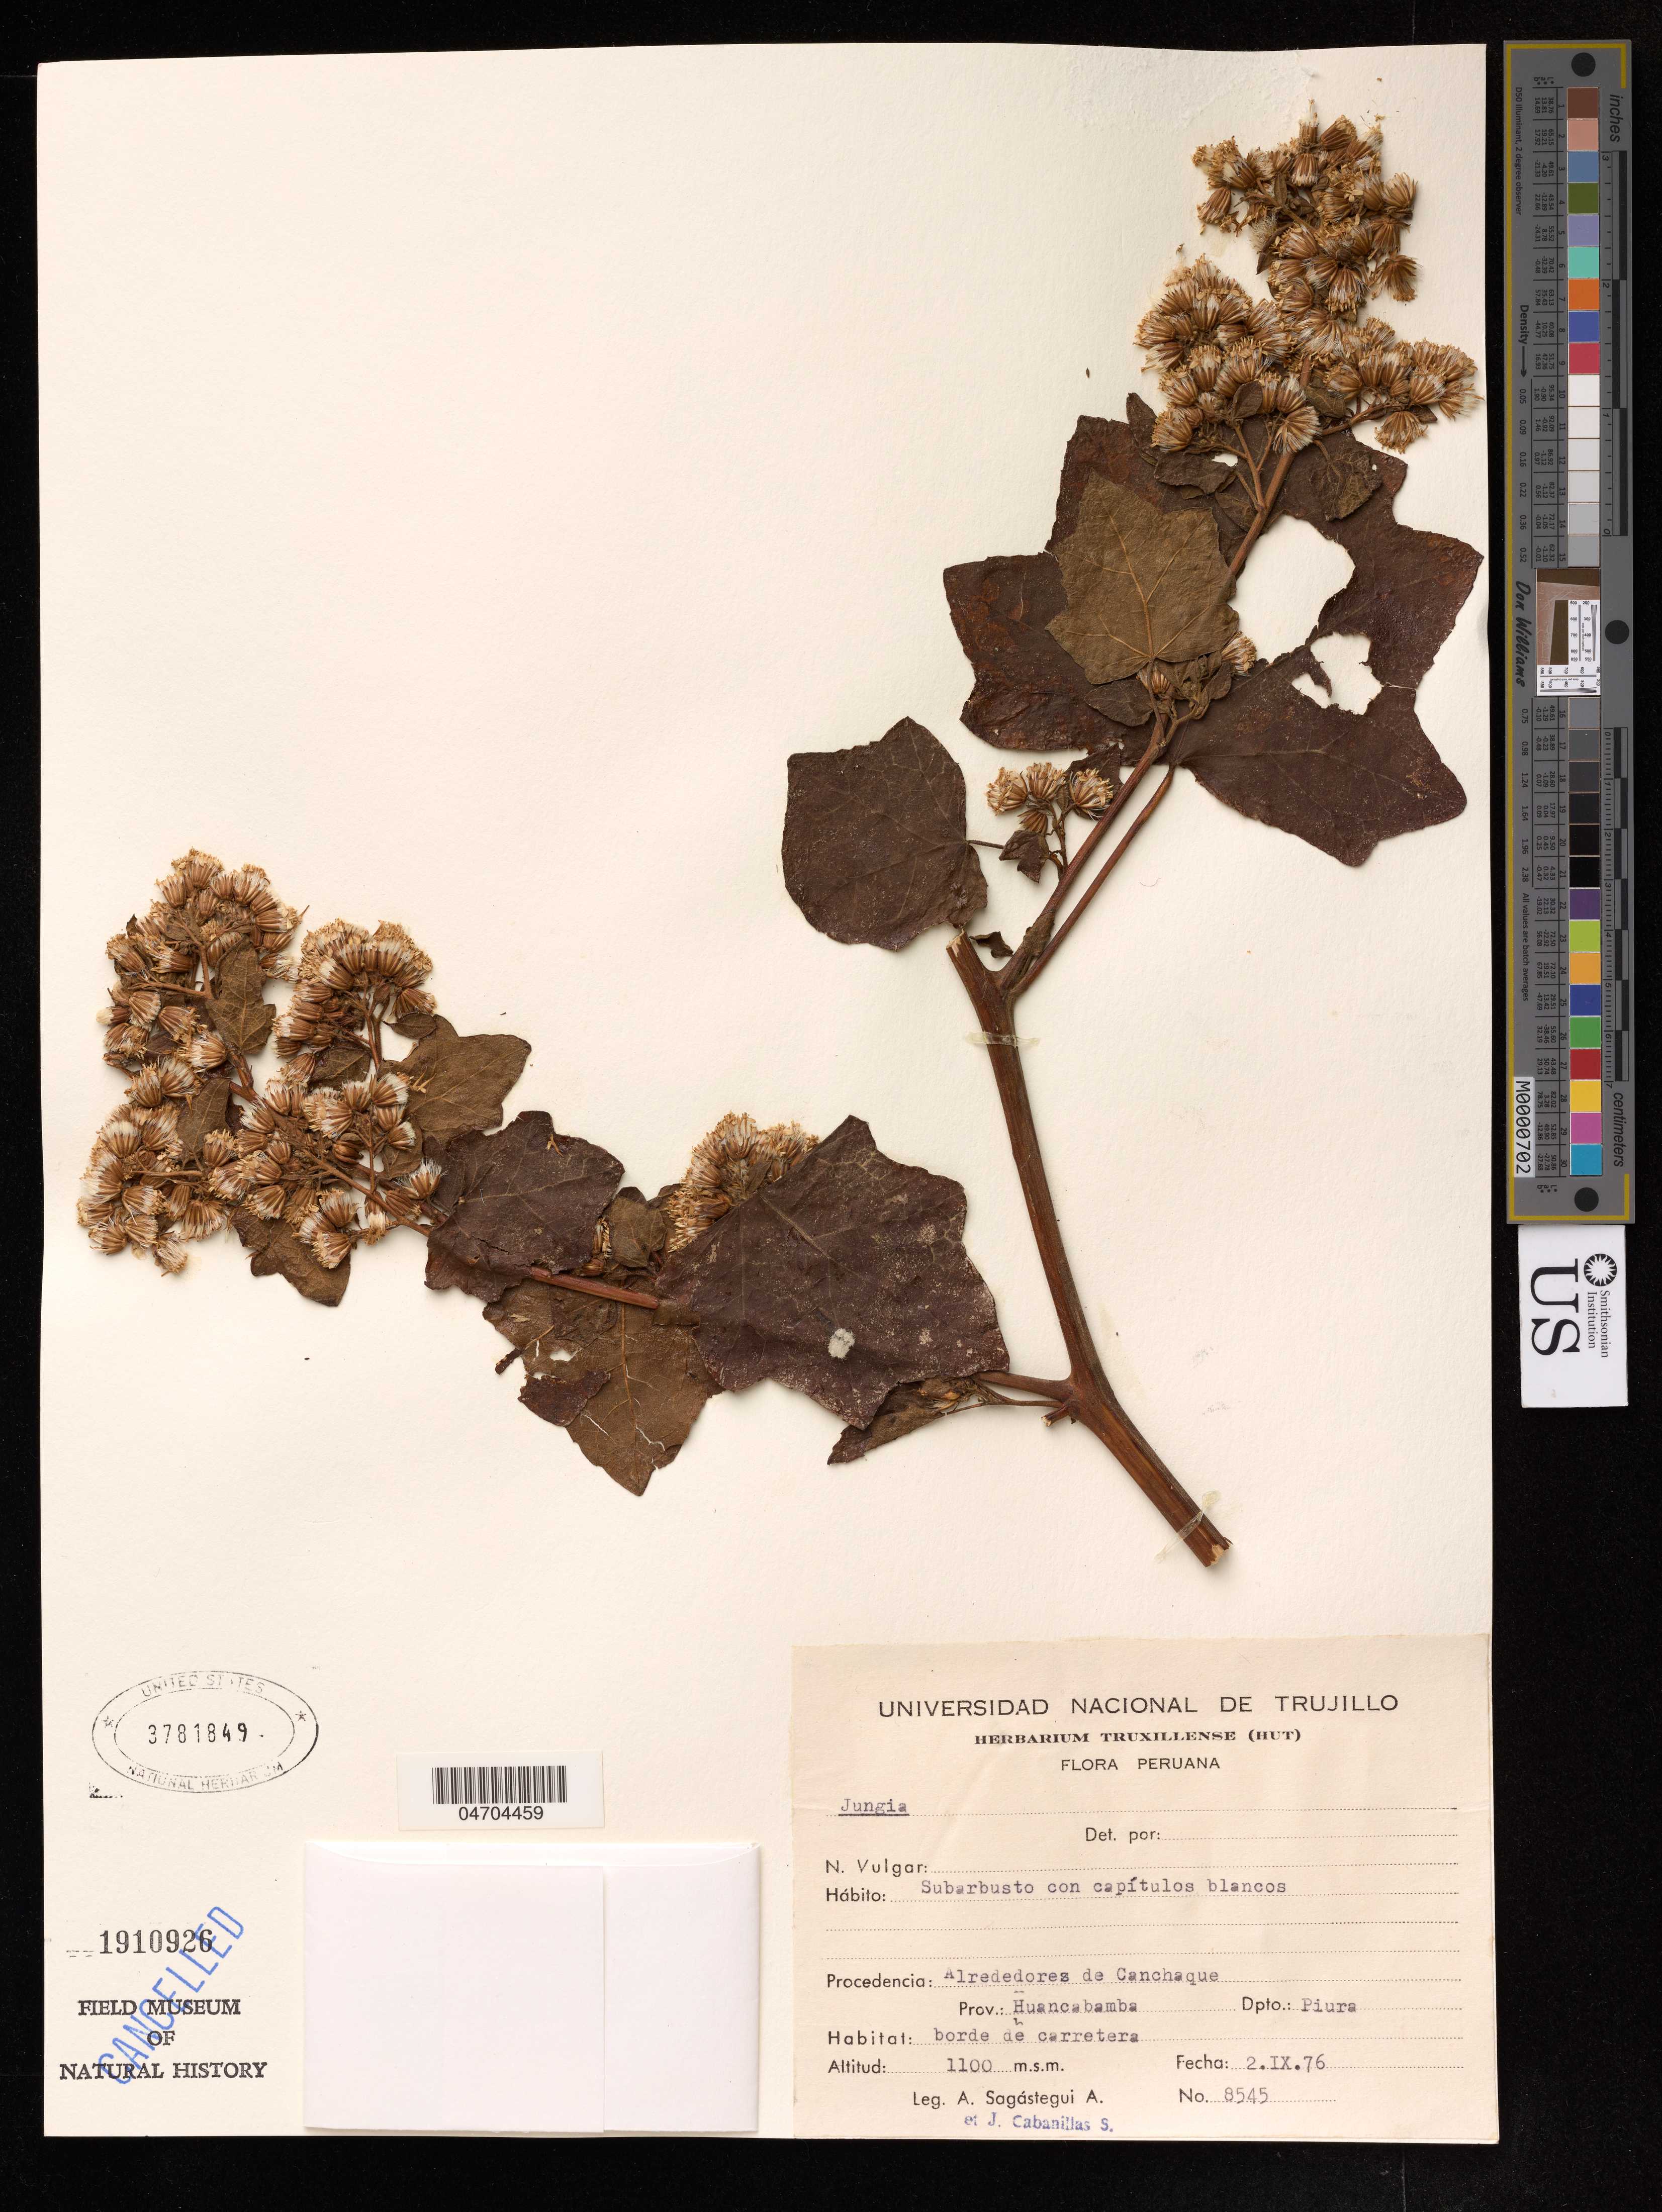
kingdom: Plantae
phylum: Tracheophyta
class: Magnoliopsida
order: Asterales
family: Asteraceae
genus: Jungia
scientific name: Jungia sp.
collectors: A. Sagastegui & J. Cabanillas S.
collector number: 8545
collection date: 1976-09-02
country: Peru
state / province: Piura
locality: Alrededorez de Canchaque. Huancabamba.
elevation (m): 1100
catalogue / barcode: US 3781849